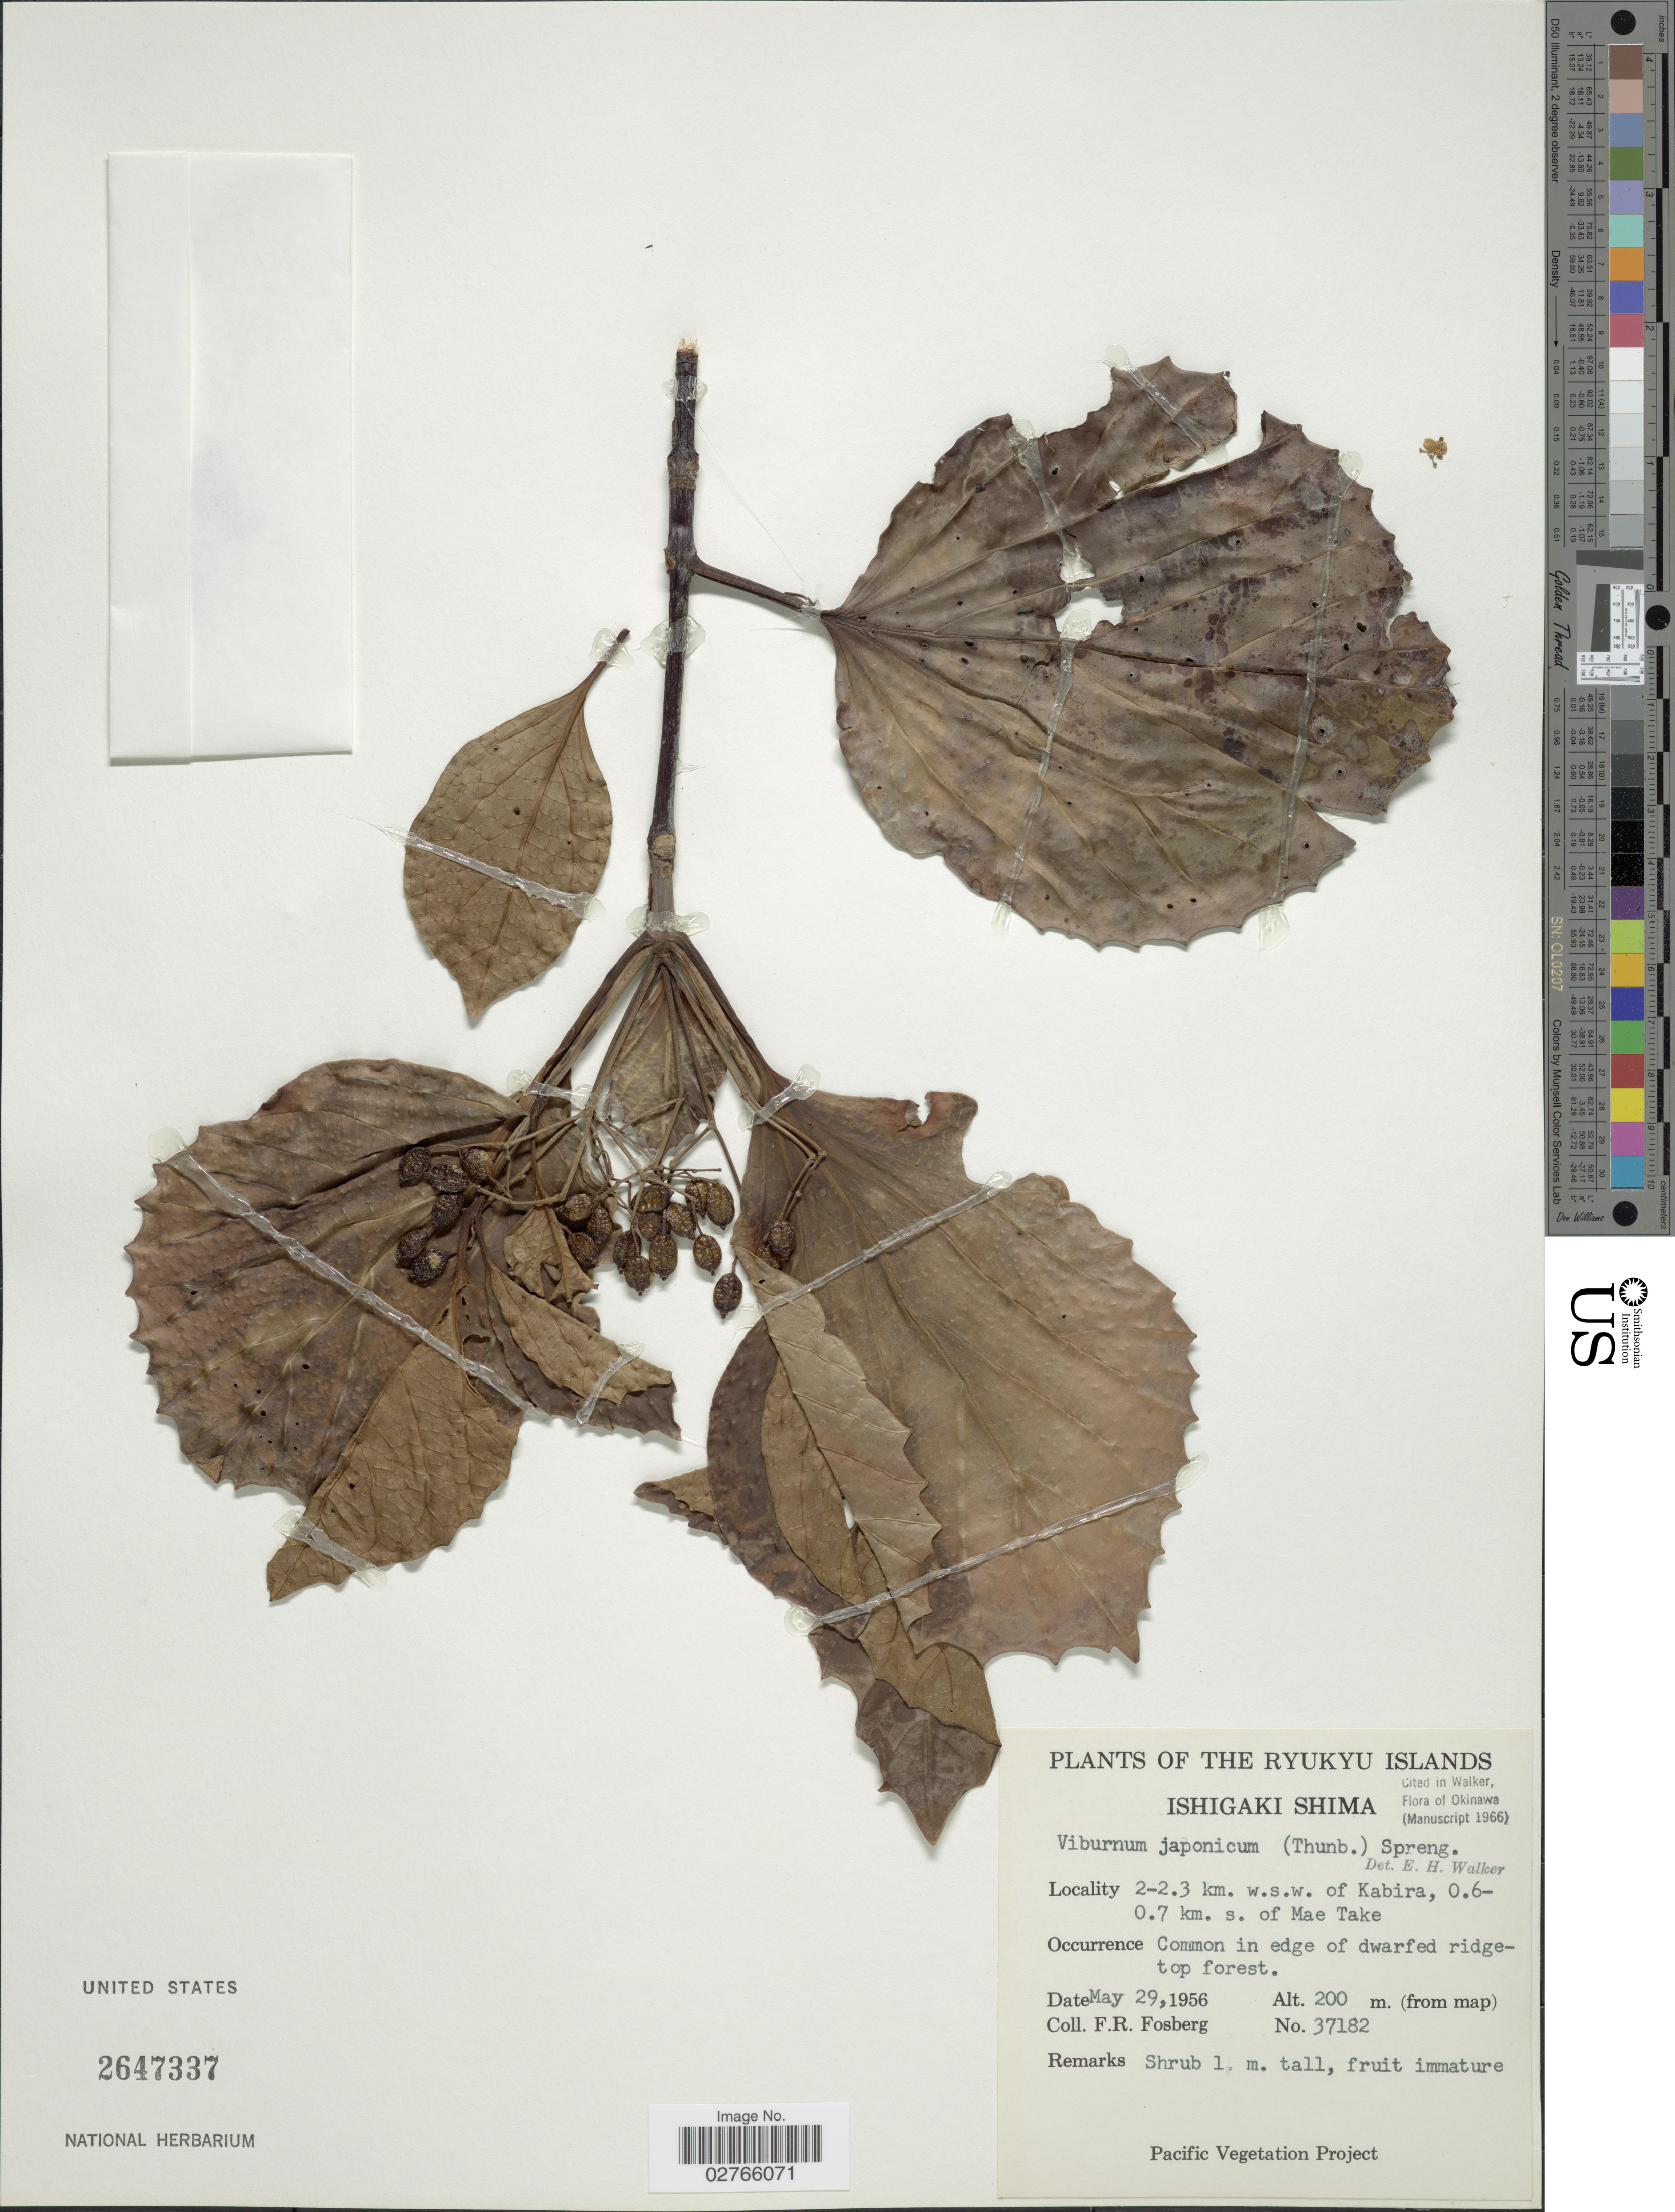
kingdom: Plantae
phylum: Tracheophyta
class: Magnoliopsida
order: Dipsacales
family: Viburnaceae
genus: Viburnum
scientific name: Viburnum japonicum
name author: (Thunb.) C.K. Spreng.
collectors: F. R. Fosberg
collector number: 37182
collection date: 1956-05-29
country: Japan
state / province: Okinawa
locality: The Ryukyu Islands, Ishigaki Shima, 2-2.3 km. w.s.w. of Kabira, 0.6-0.7 km. s. of Mae Take.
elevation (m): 200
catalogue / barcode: US 2647337